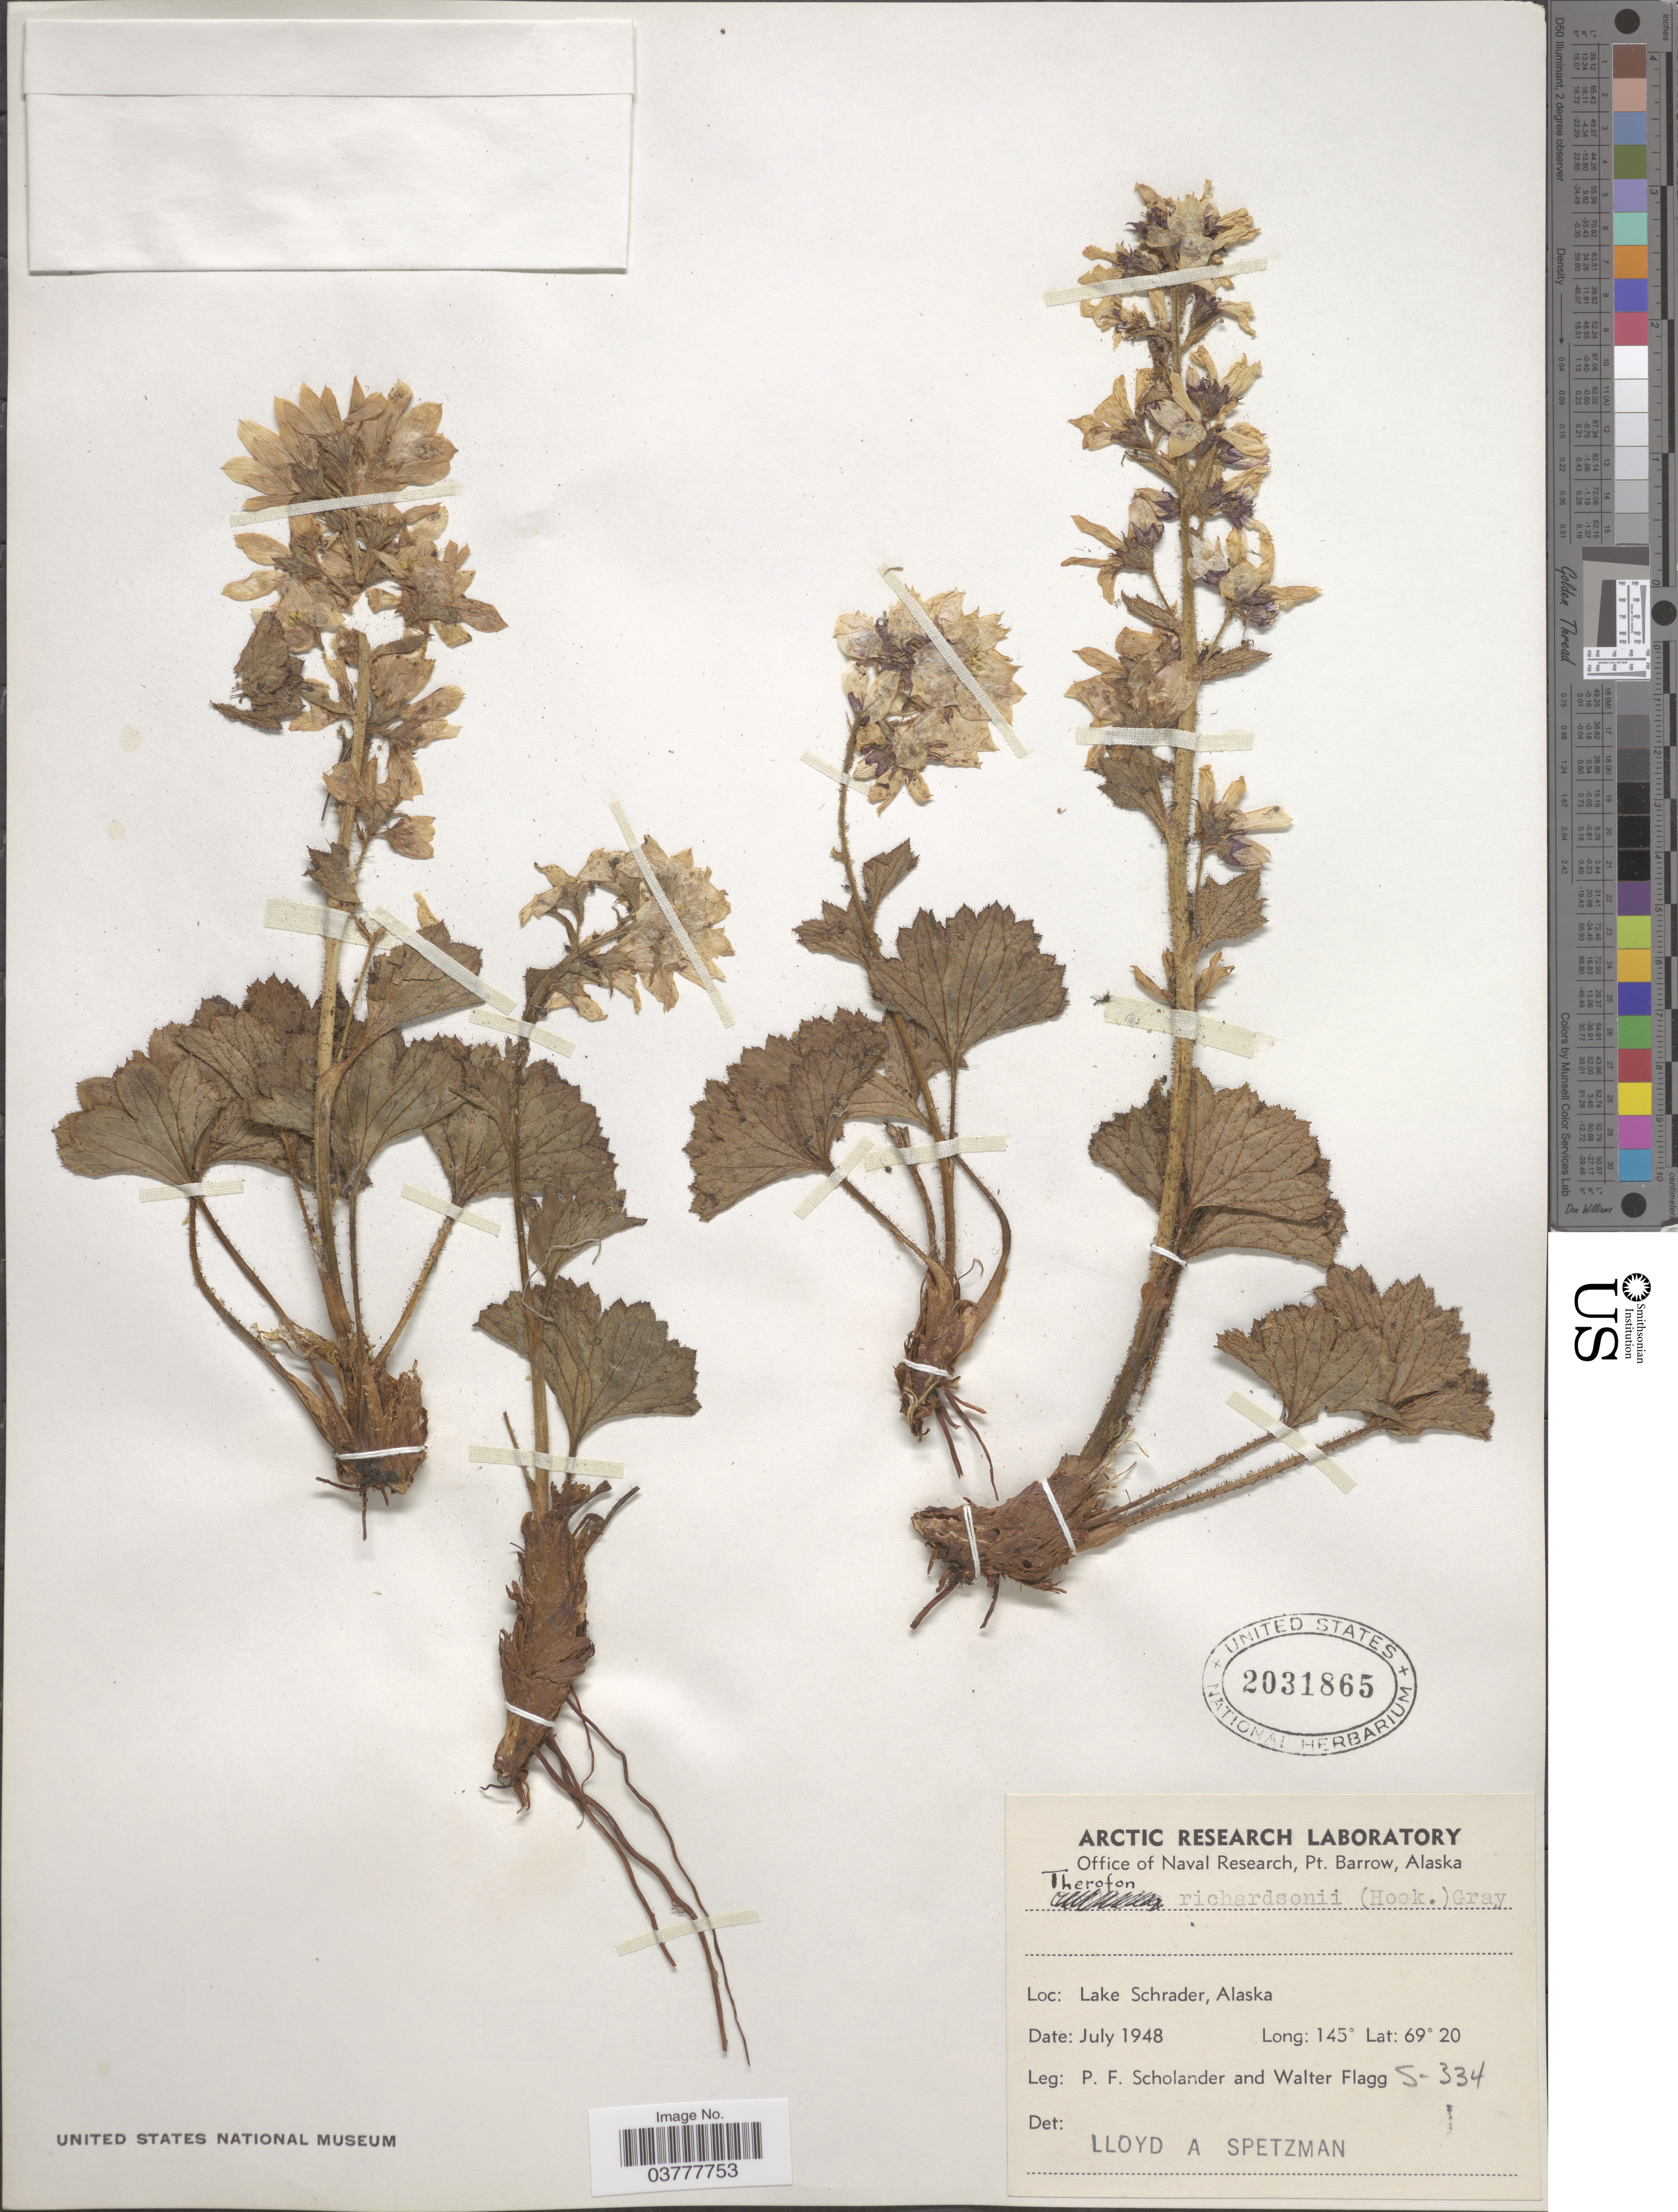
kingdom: Plantae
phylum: Tracheophyta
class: Magnoliopsida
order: Saxifragales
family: Saxifragaceae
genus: Boykinia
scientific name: Boykinia richardsonii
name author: (Hook.) A. Gray ex B.D. Jacks.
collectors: P. Scholander & W. Flagg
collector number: S-334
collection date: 1948-07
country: United States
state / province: Alaska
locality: Lake Schrader.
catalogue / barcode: US 2031865